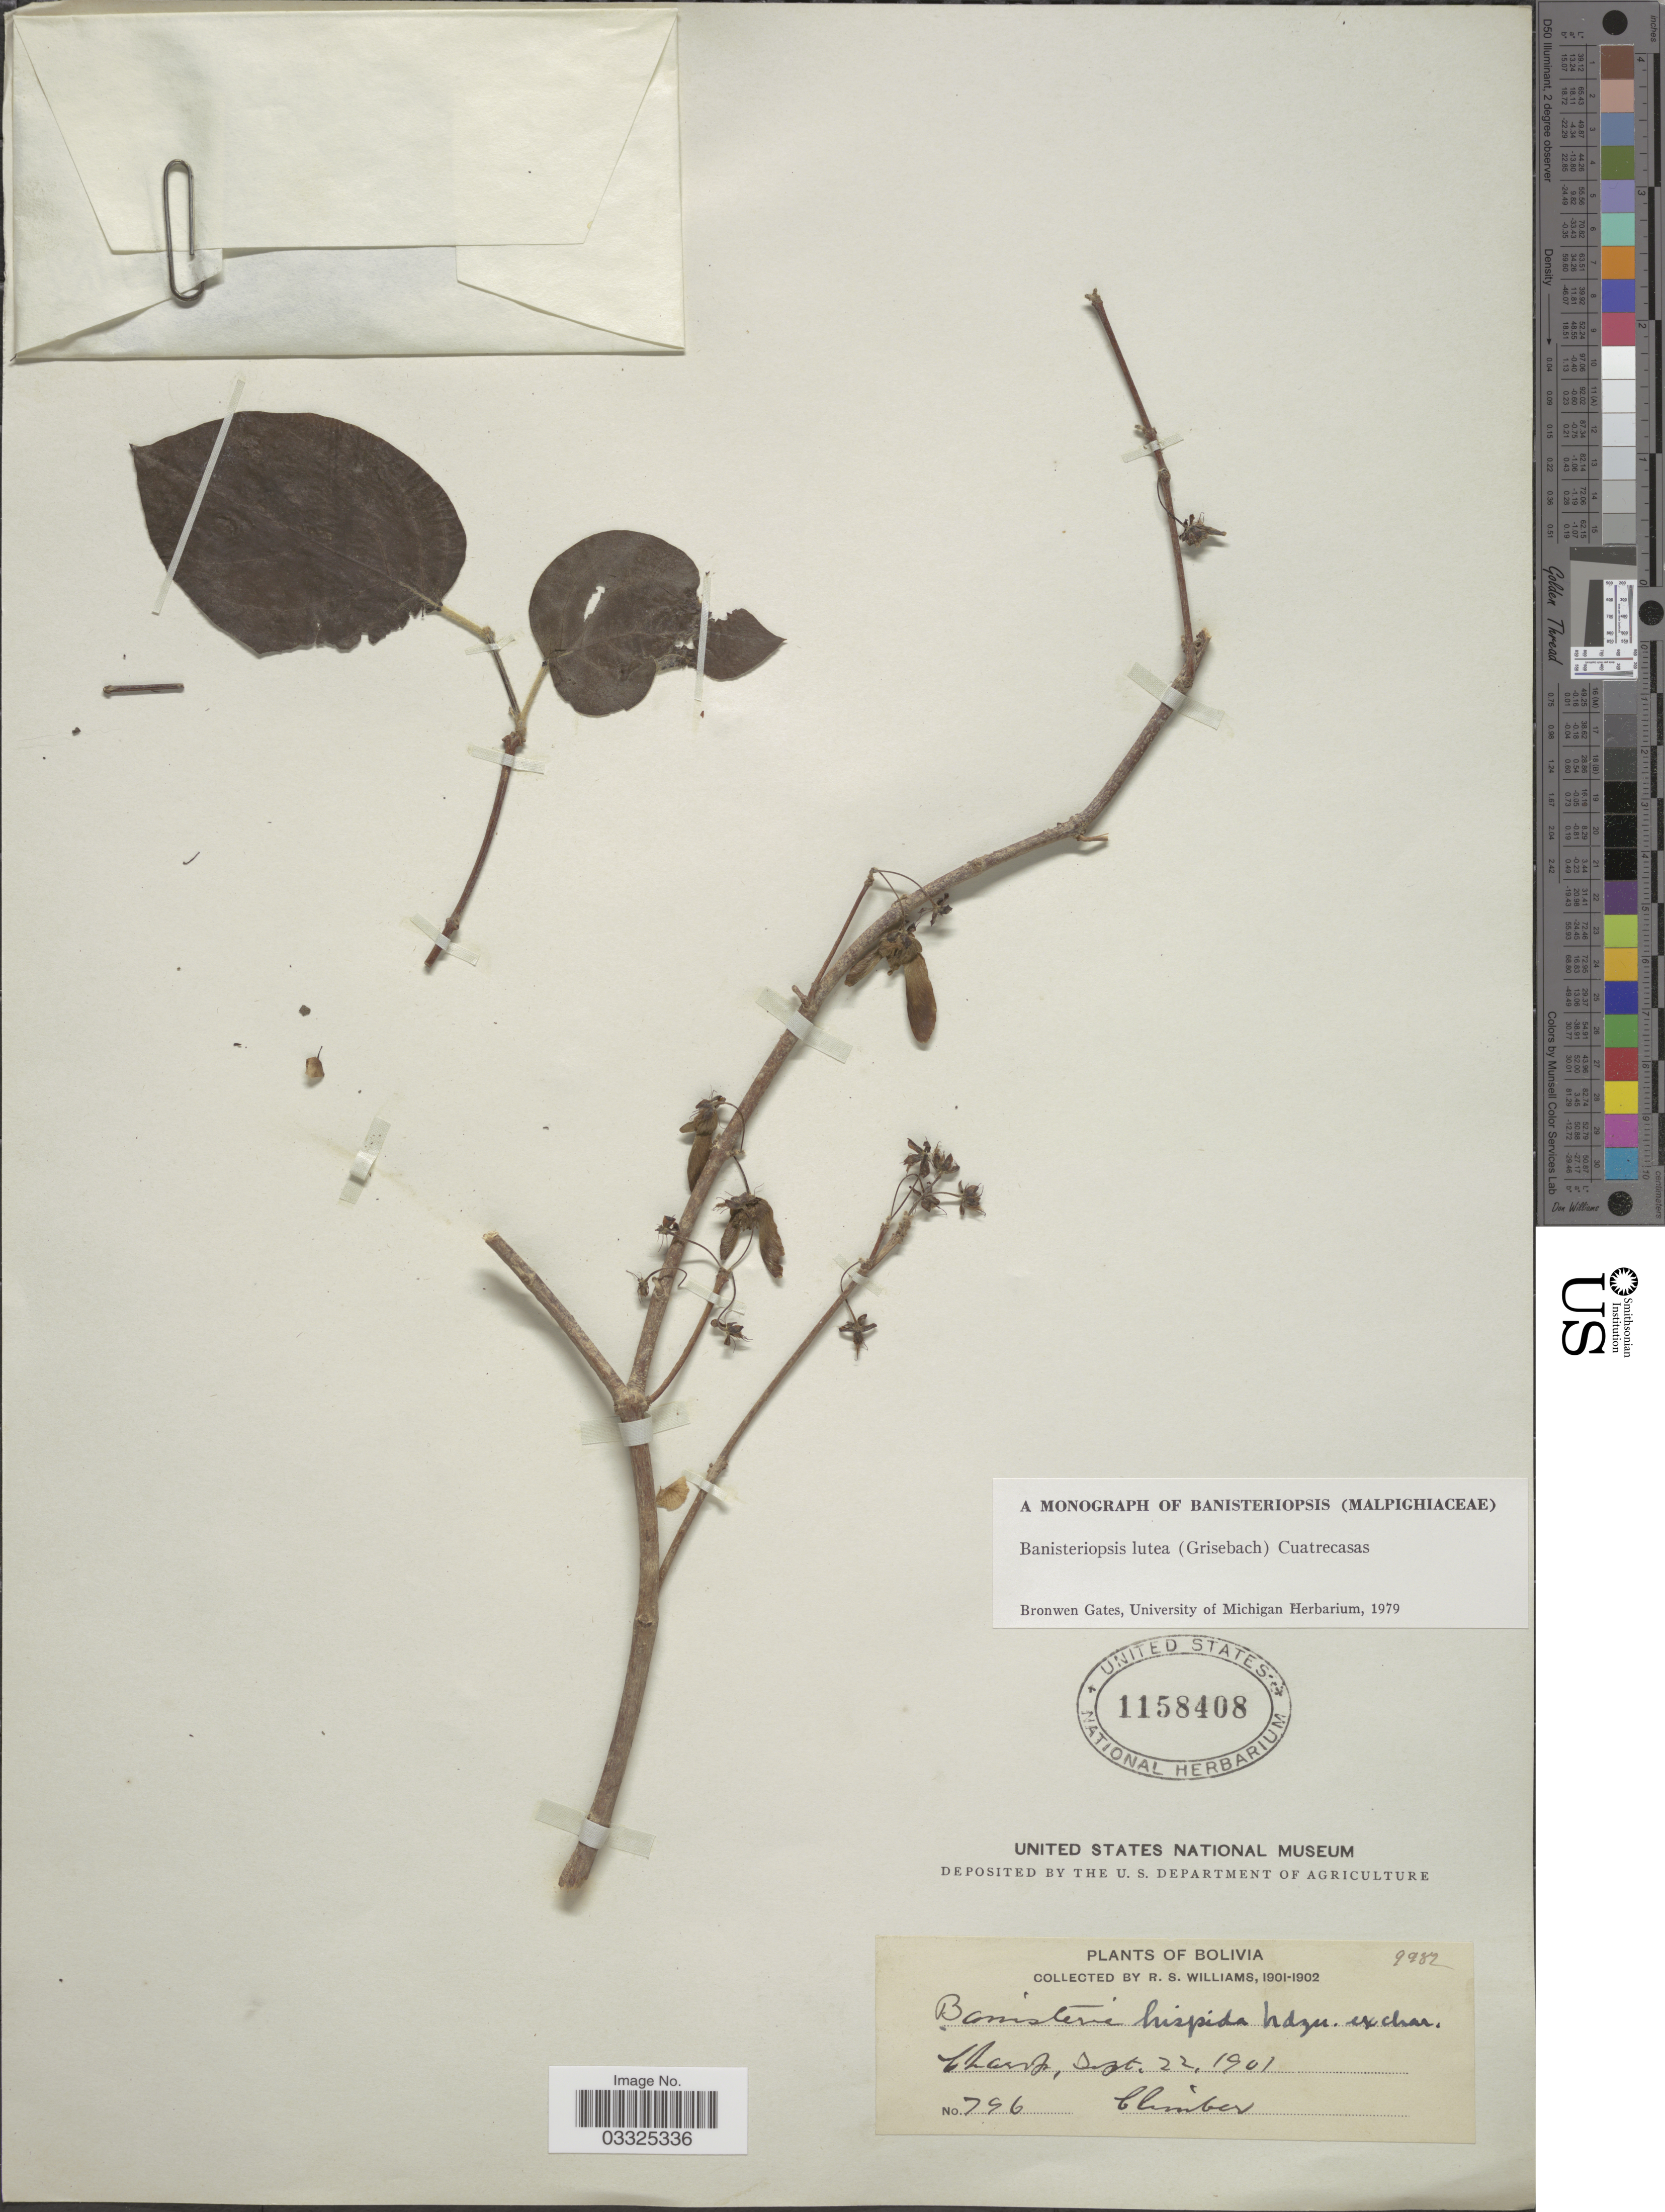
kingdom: Plantae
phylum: Tracheophyta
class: Magnoliopsida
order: Malpighiales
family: Malpighiaceae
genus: Banisteriopsis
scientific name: Banisteriopsis lutea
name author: (Griseb.) Cuatrec.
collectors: R. S. Williams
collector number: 796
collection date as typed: Sep. 22, 1901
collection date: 1901-09-22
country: Bolivia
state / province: La Páz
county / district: Larecaja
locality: Charopampa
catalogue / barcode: US 1158408